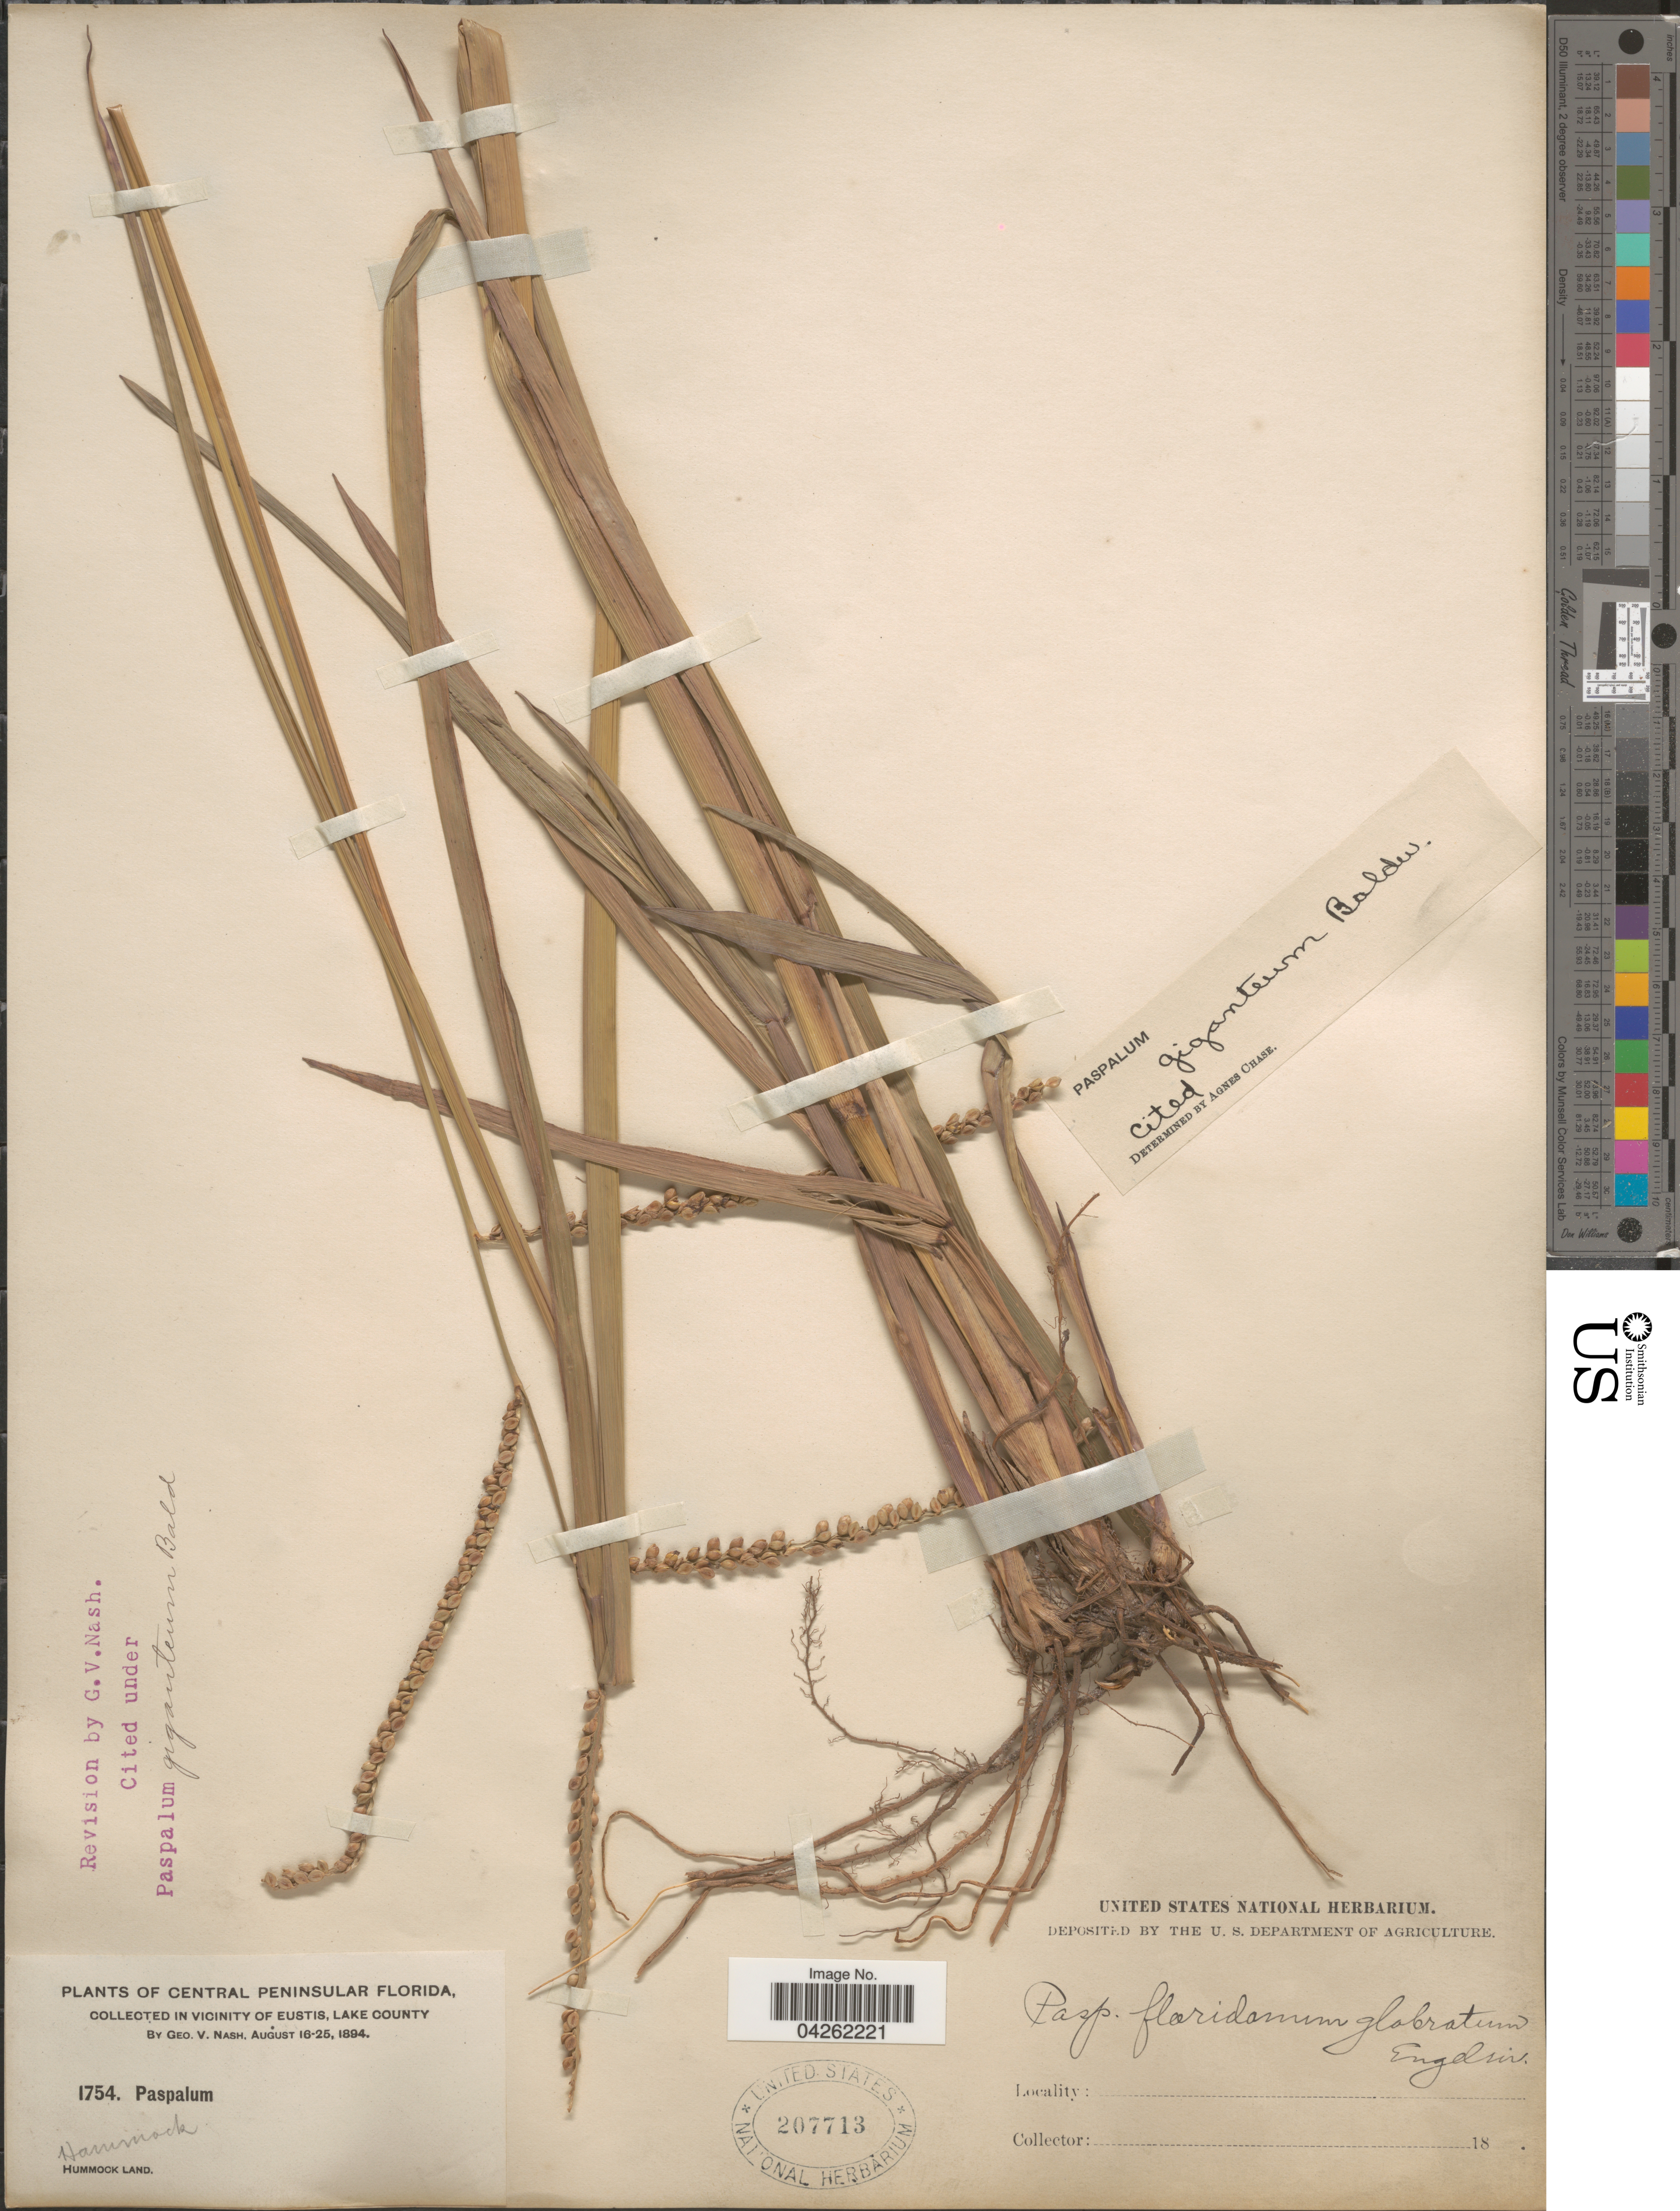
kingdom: Plantae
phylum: Tracheophyta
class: Liliopsida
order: Poales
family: Poaceae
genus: Paspalum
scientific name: Paspalum giganteum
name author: Baldwin ex Vasey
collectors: G. V. Nash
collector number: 1754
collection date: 1894-08-16/1894-08-25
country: United States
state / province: Florida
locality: Central Peninsular Florida. In Vicinity of Eustis, Lake County. Hummock land.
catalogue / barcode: US 207713